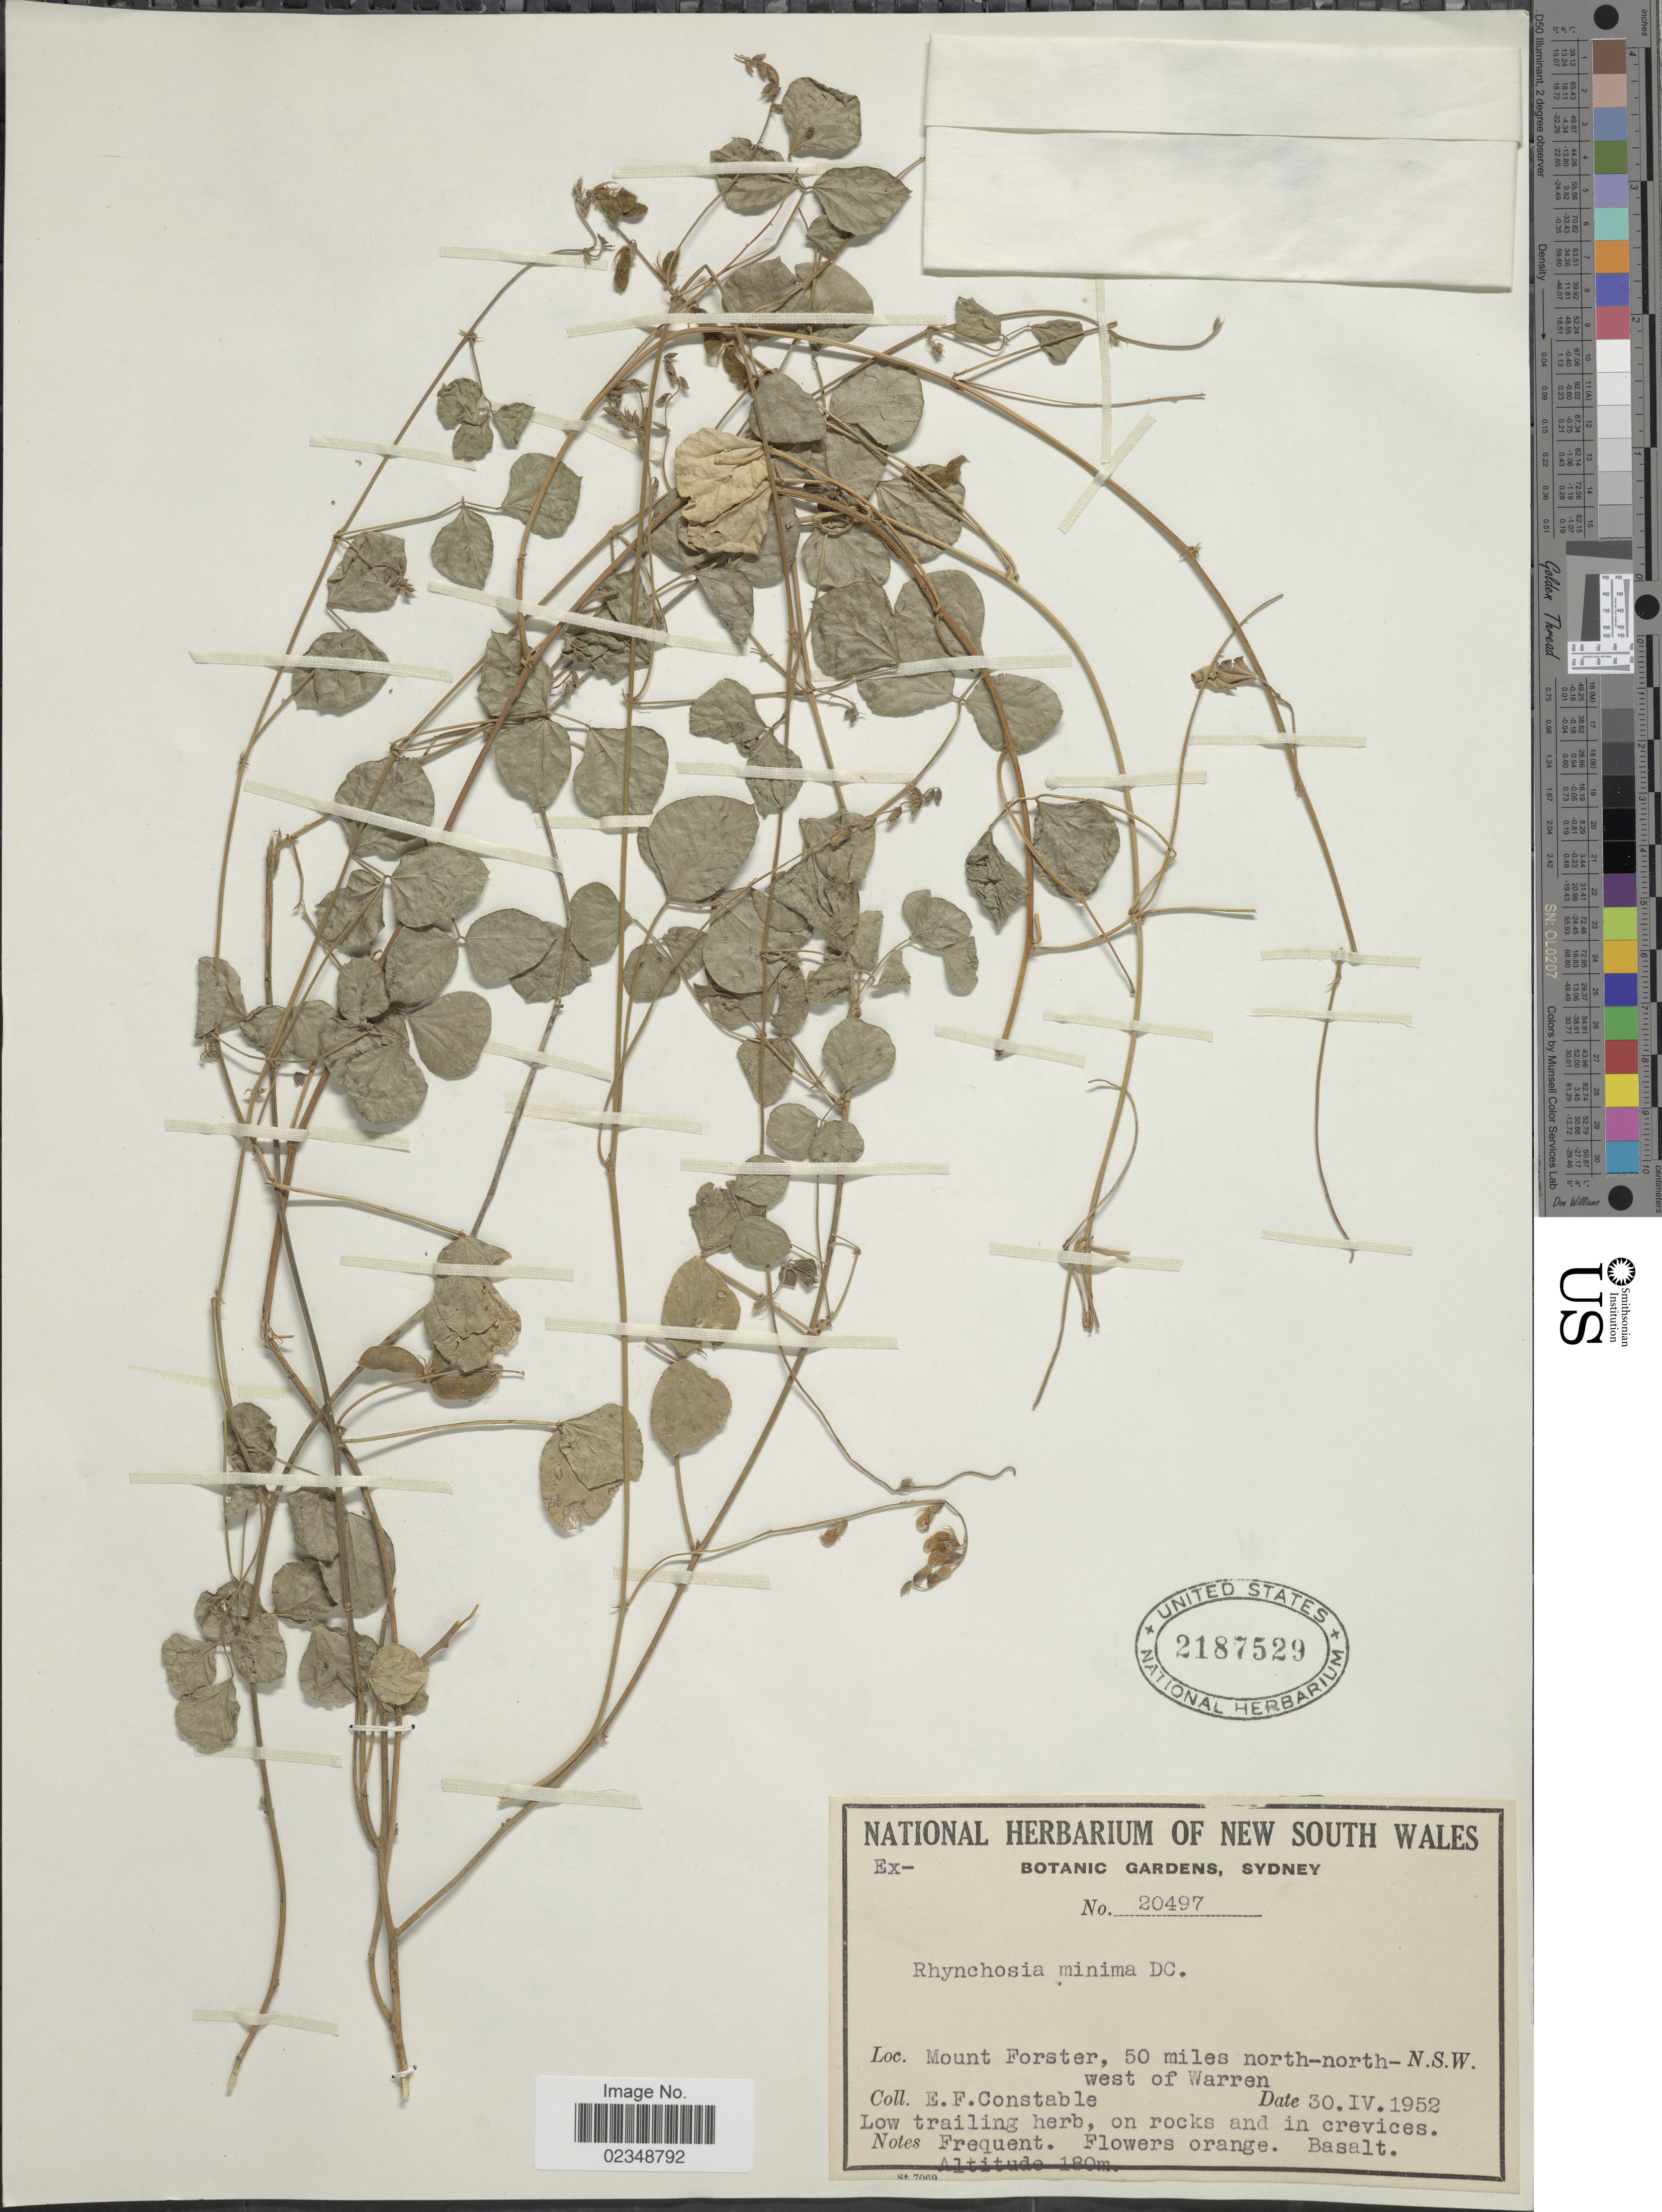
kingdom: Plantae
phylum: Tracheophyta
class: Magnoliopsida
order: Fabales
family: Fabaceae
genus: Rhynchosia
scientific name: Rhynchosia minima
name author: (L.) DC.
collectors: E. F. Constable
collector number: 20497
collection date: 1952-04-30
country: Australia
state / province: New South Wales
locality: Mount Forster, 50 miles north-north-west of Warren. N.S.W.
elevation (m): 180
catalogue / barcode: US 2187529